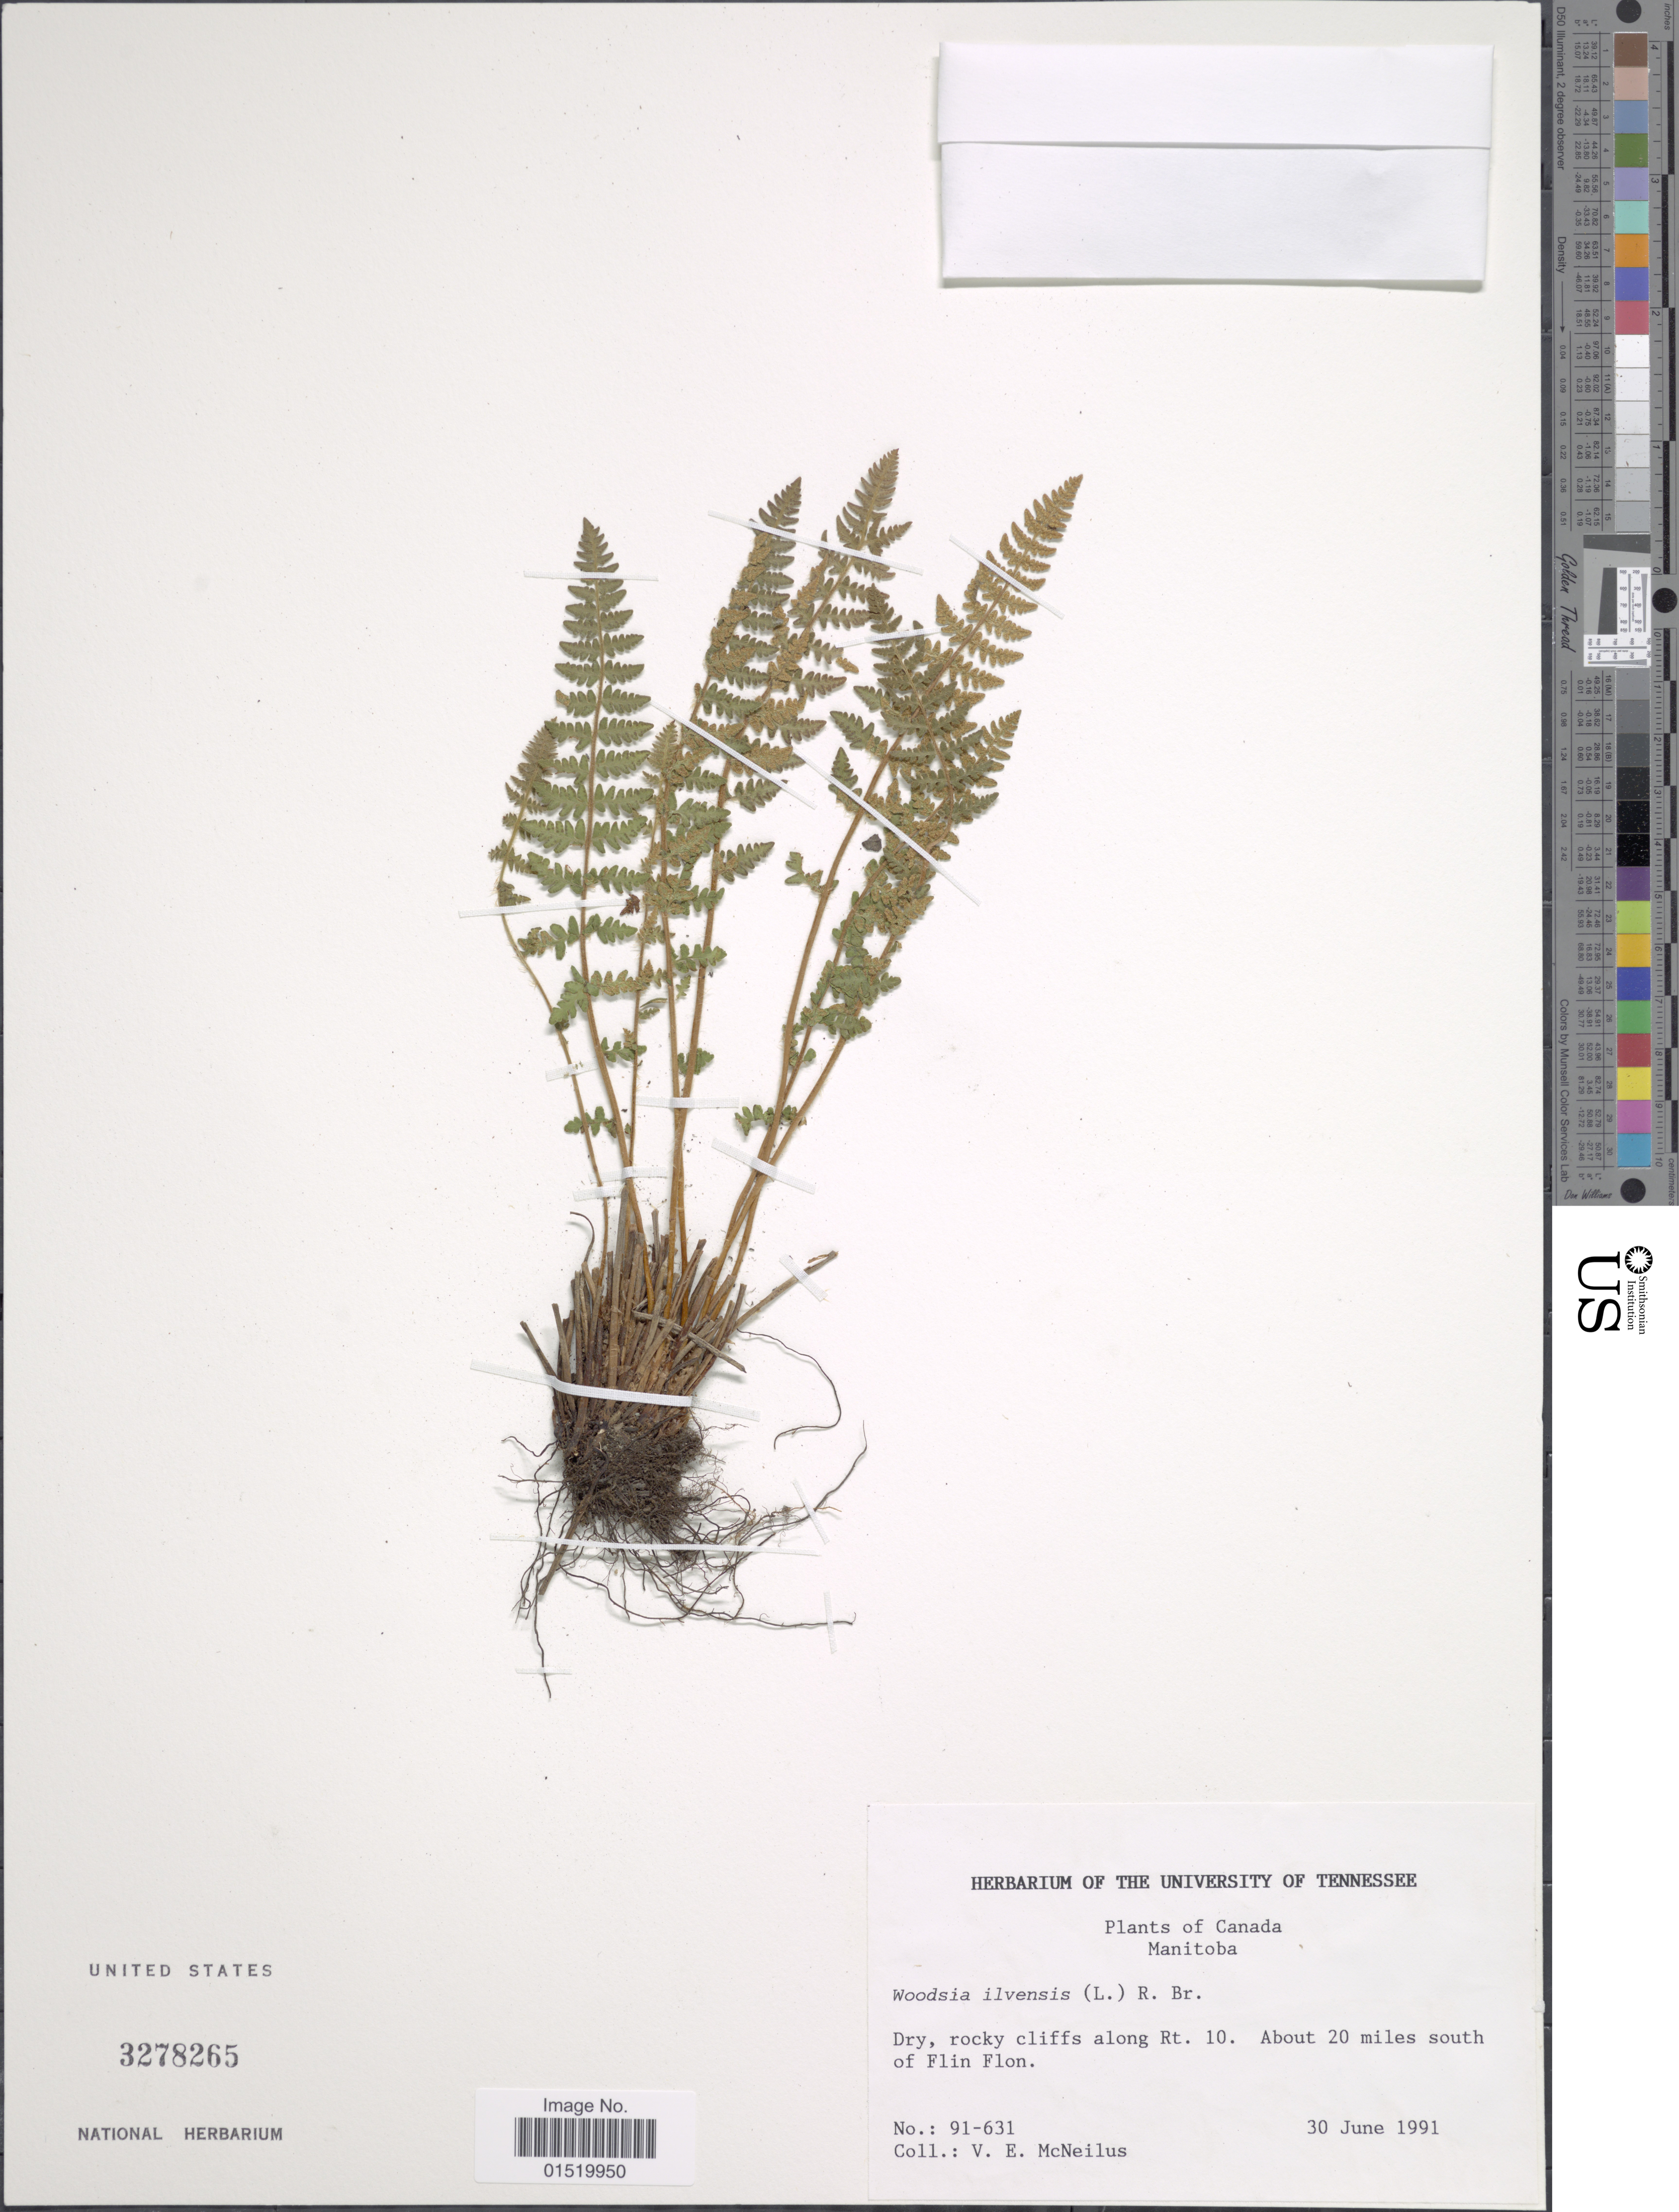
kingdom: Plantae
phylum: Tracheophyta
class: Polypodiopsida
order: Polypodiales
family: Woodsiaceae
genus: Woodsia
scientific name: Woodsia ilvensis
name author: (L.) R. Br.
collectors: V. Mcneilus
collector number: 91-631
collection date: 1991-06-30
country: Canada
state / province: Manitoba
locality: Dry, rocky cliffs along Rt 10. About 20 miles south of Flin Flon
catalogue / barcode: US 3278265